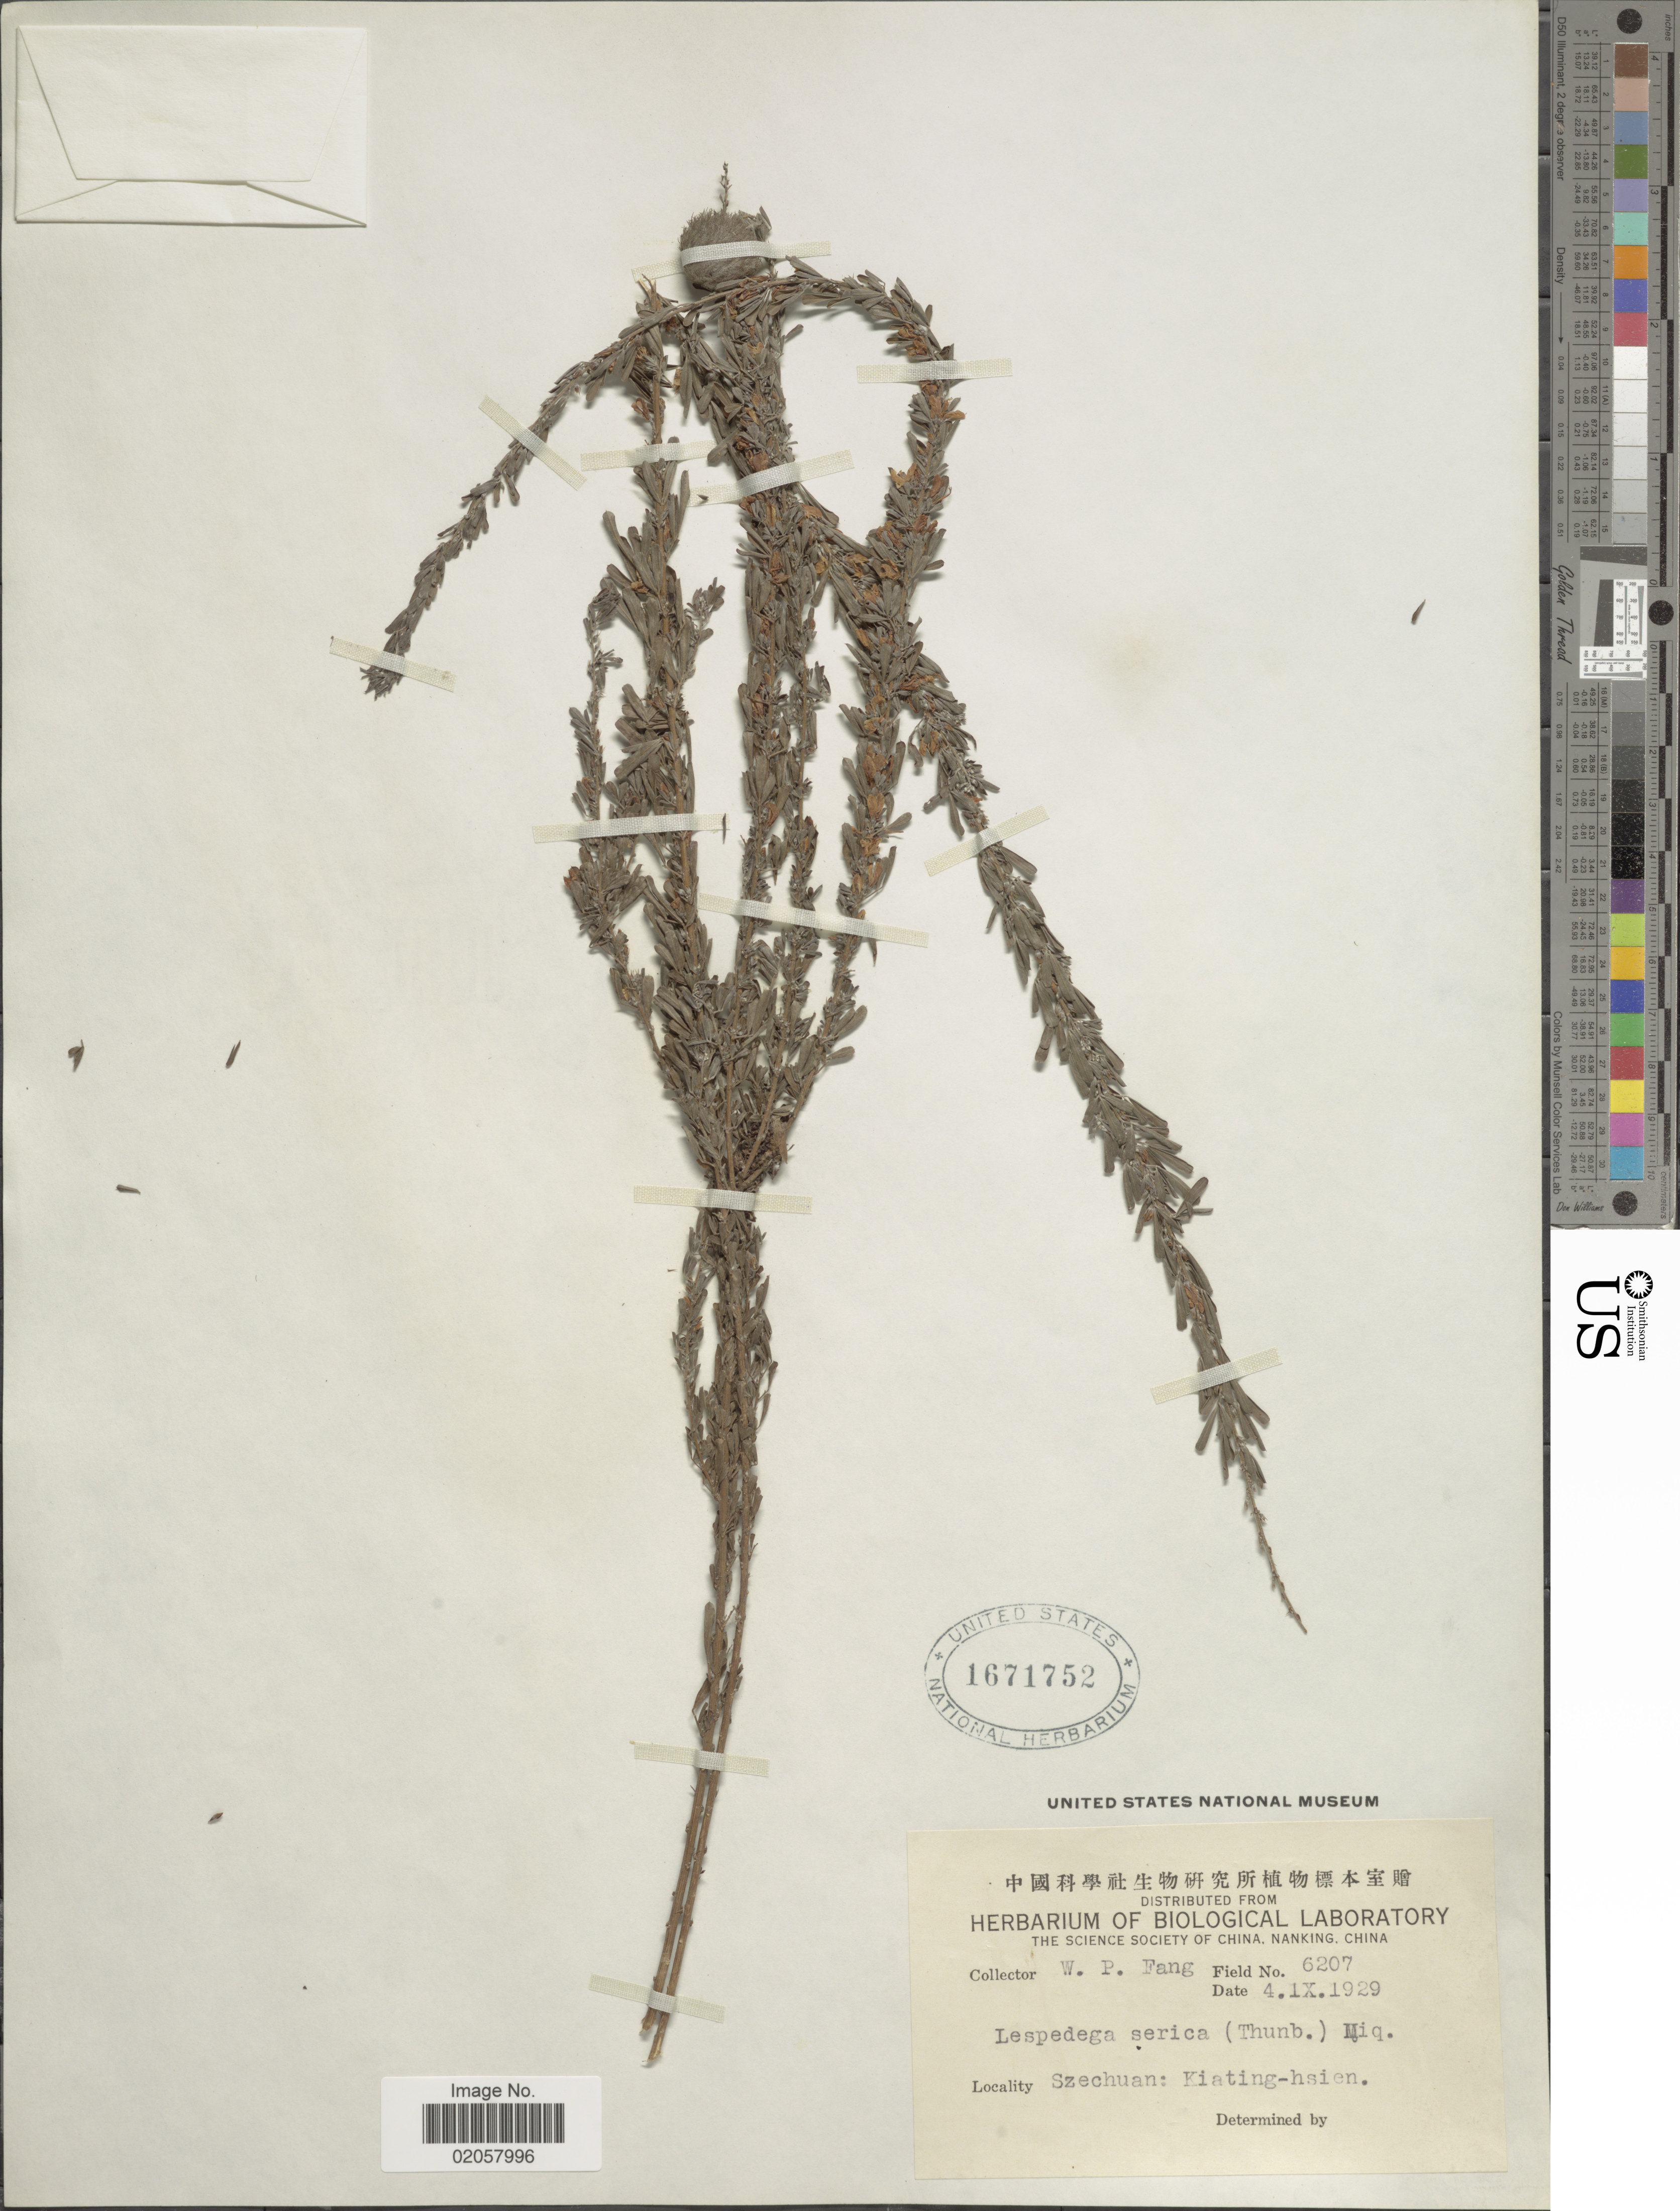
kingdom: Plantae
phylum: Tracheophyta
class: Magnoliopsida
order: Fabales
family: Fabaceae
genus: Lespedeza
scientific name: Lespedeza cuneata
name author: (Dum. Cours.) G. Don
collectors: W. P. Fang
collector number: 6207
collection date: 1929-09-04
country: China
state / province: Sichuan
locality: Szechuan: Kiating-hsien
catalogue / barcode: US 1671752